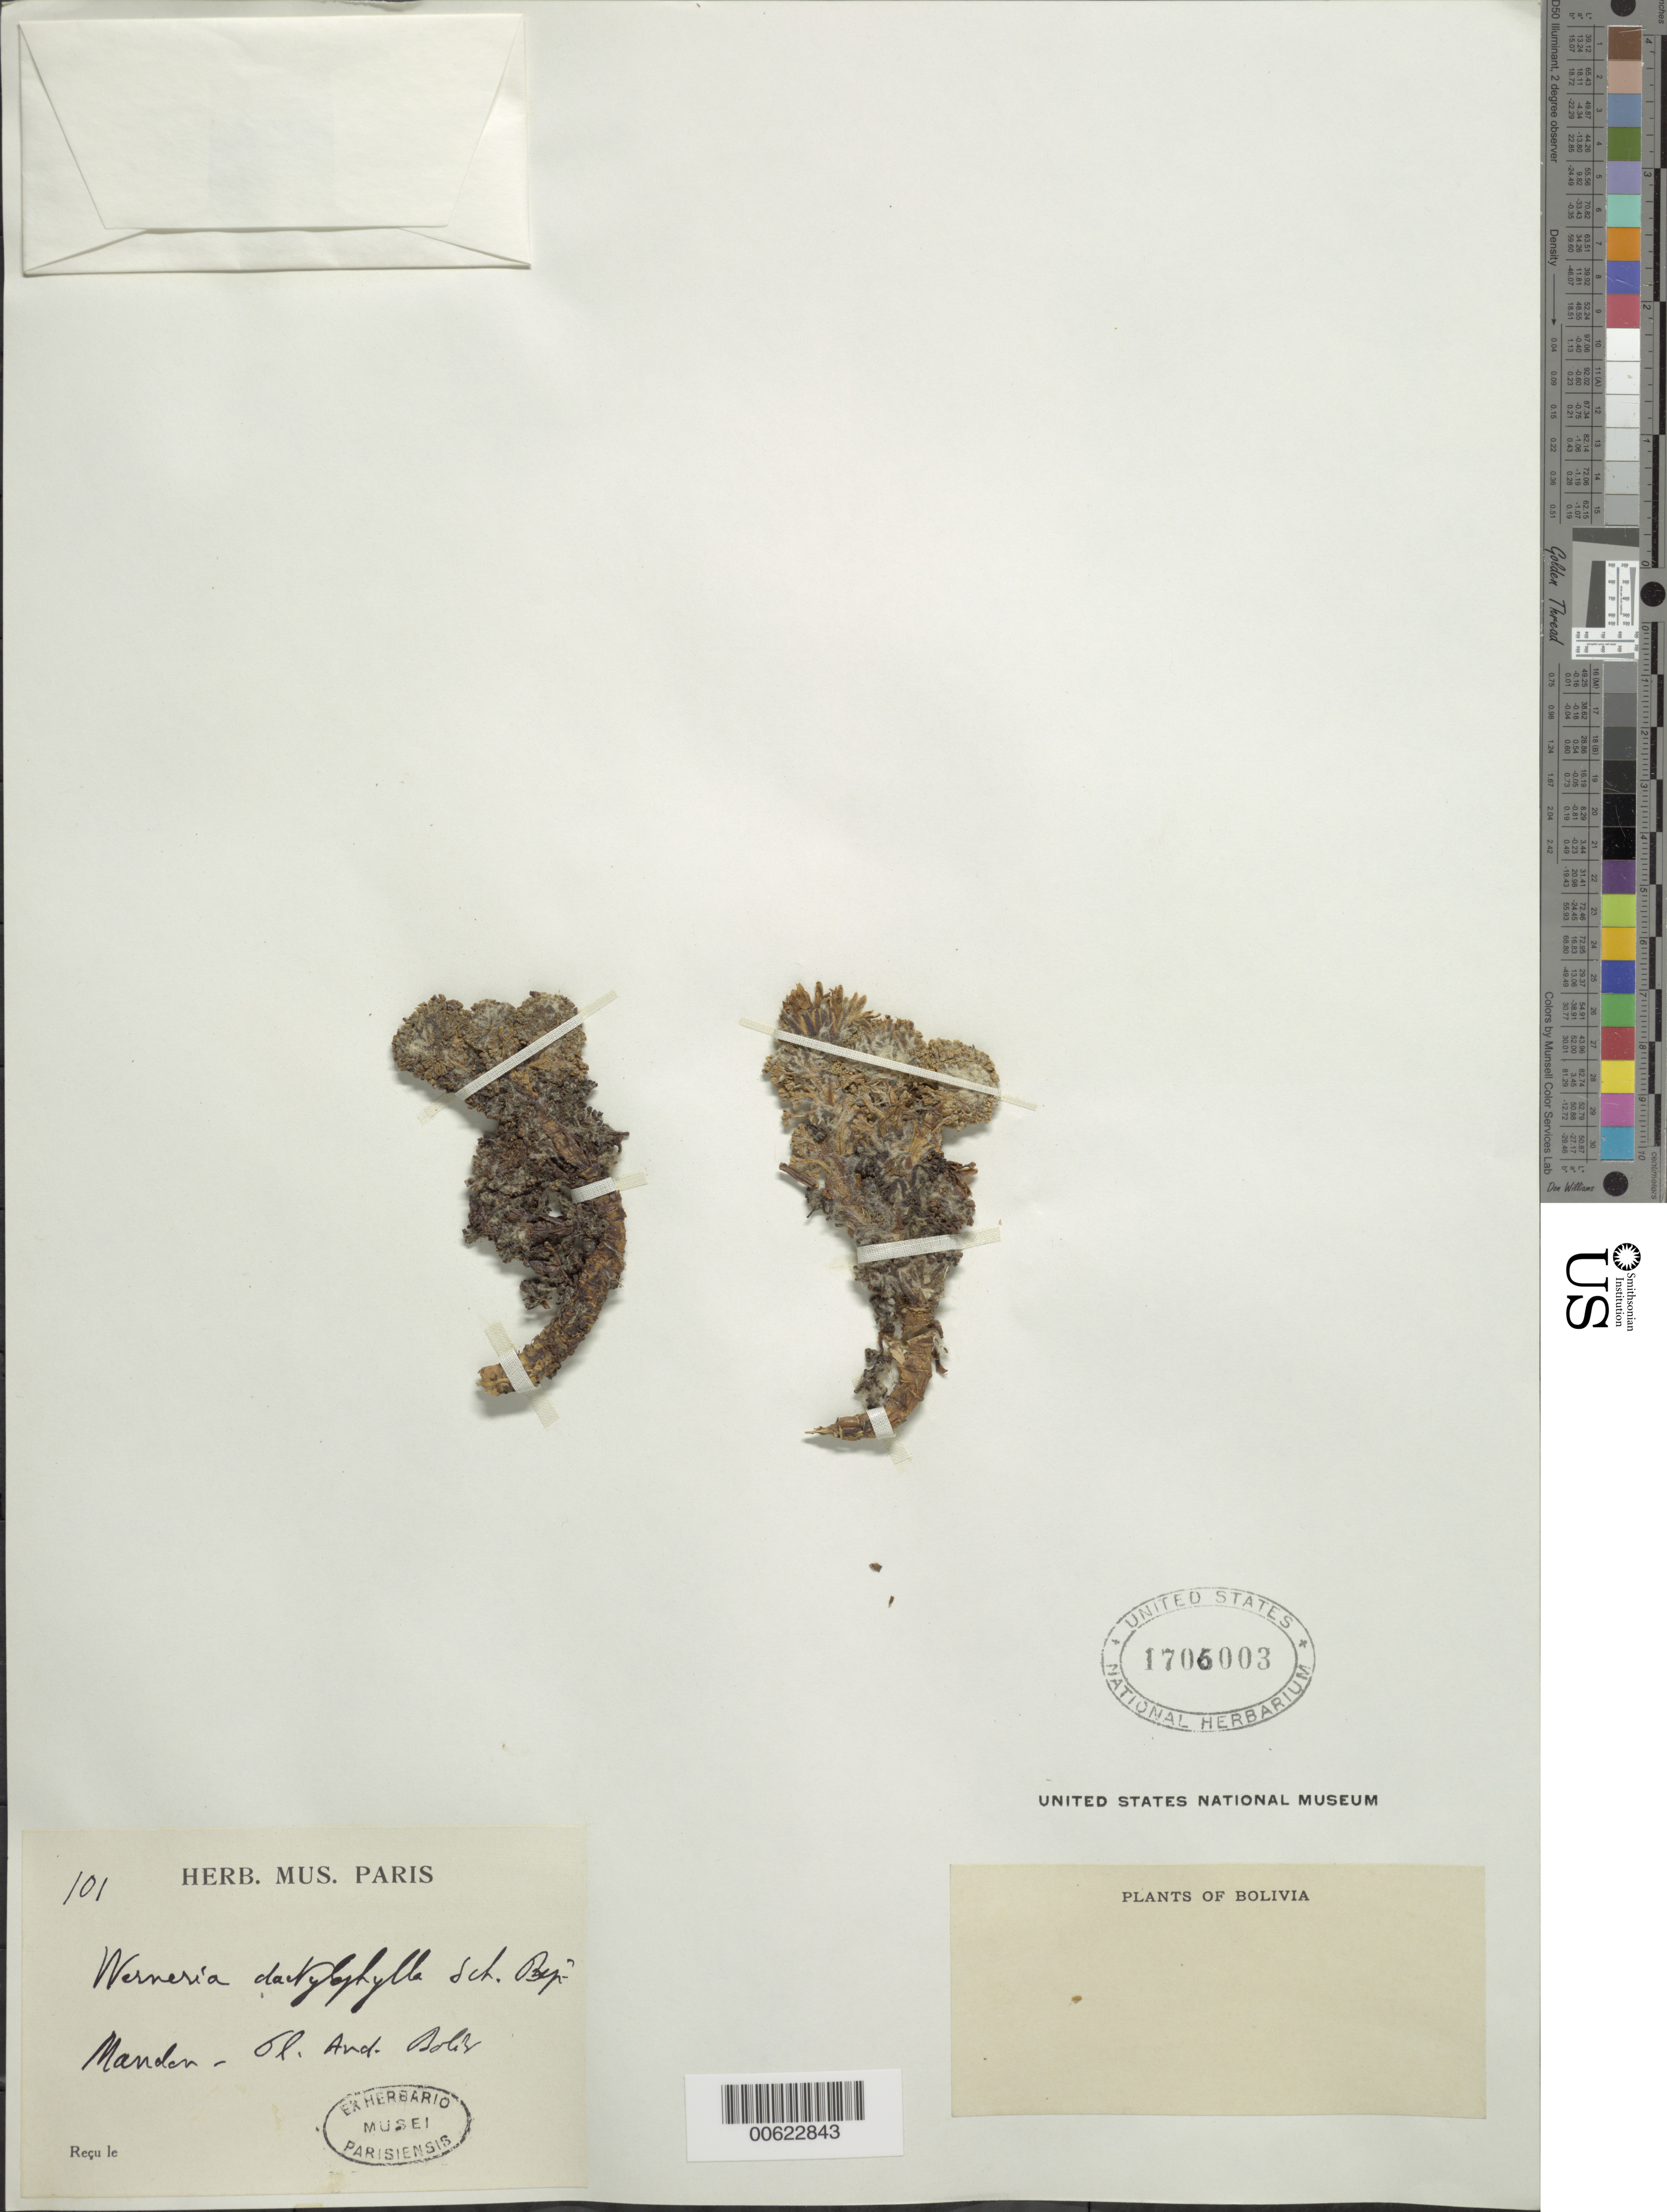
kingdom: Plantae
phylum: Tracheophyta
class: Magnoliopsida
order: Asterales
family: Asteraceae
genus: Xenophyllum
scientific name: Xenophyllum dactylophyllum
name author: (Sch. Bip.) V.A. Funk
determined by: Funk, Vicki A., (BOT), Smithsonian Institution - National Museum of Natural History (UNITED STATES)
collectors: Mandon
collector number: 101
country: Bolivia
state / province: La Paz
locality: Sorata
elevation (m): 5000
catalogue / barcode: US 1706003